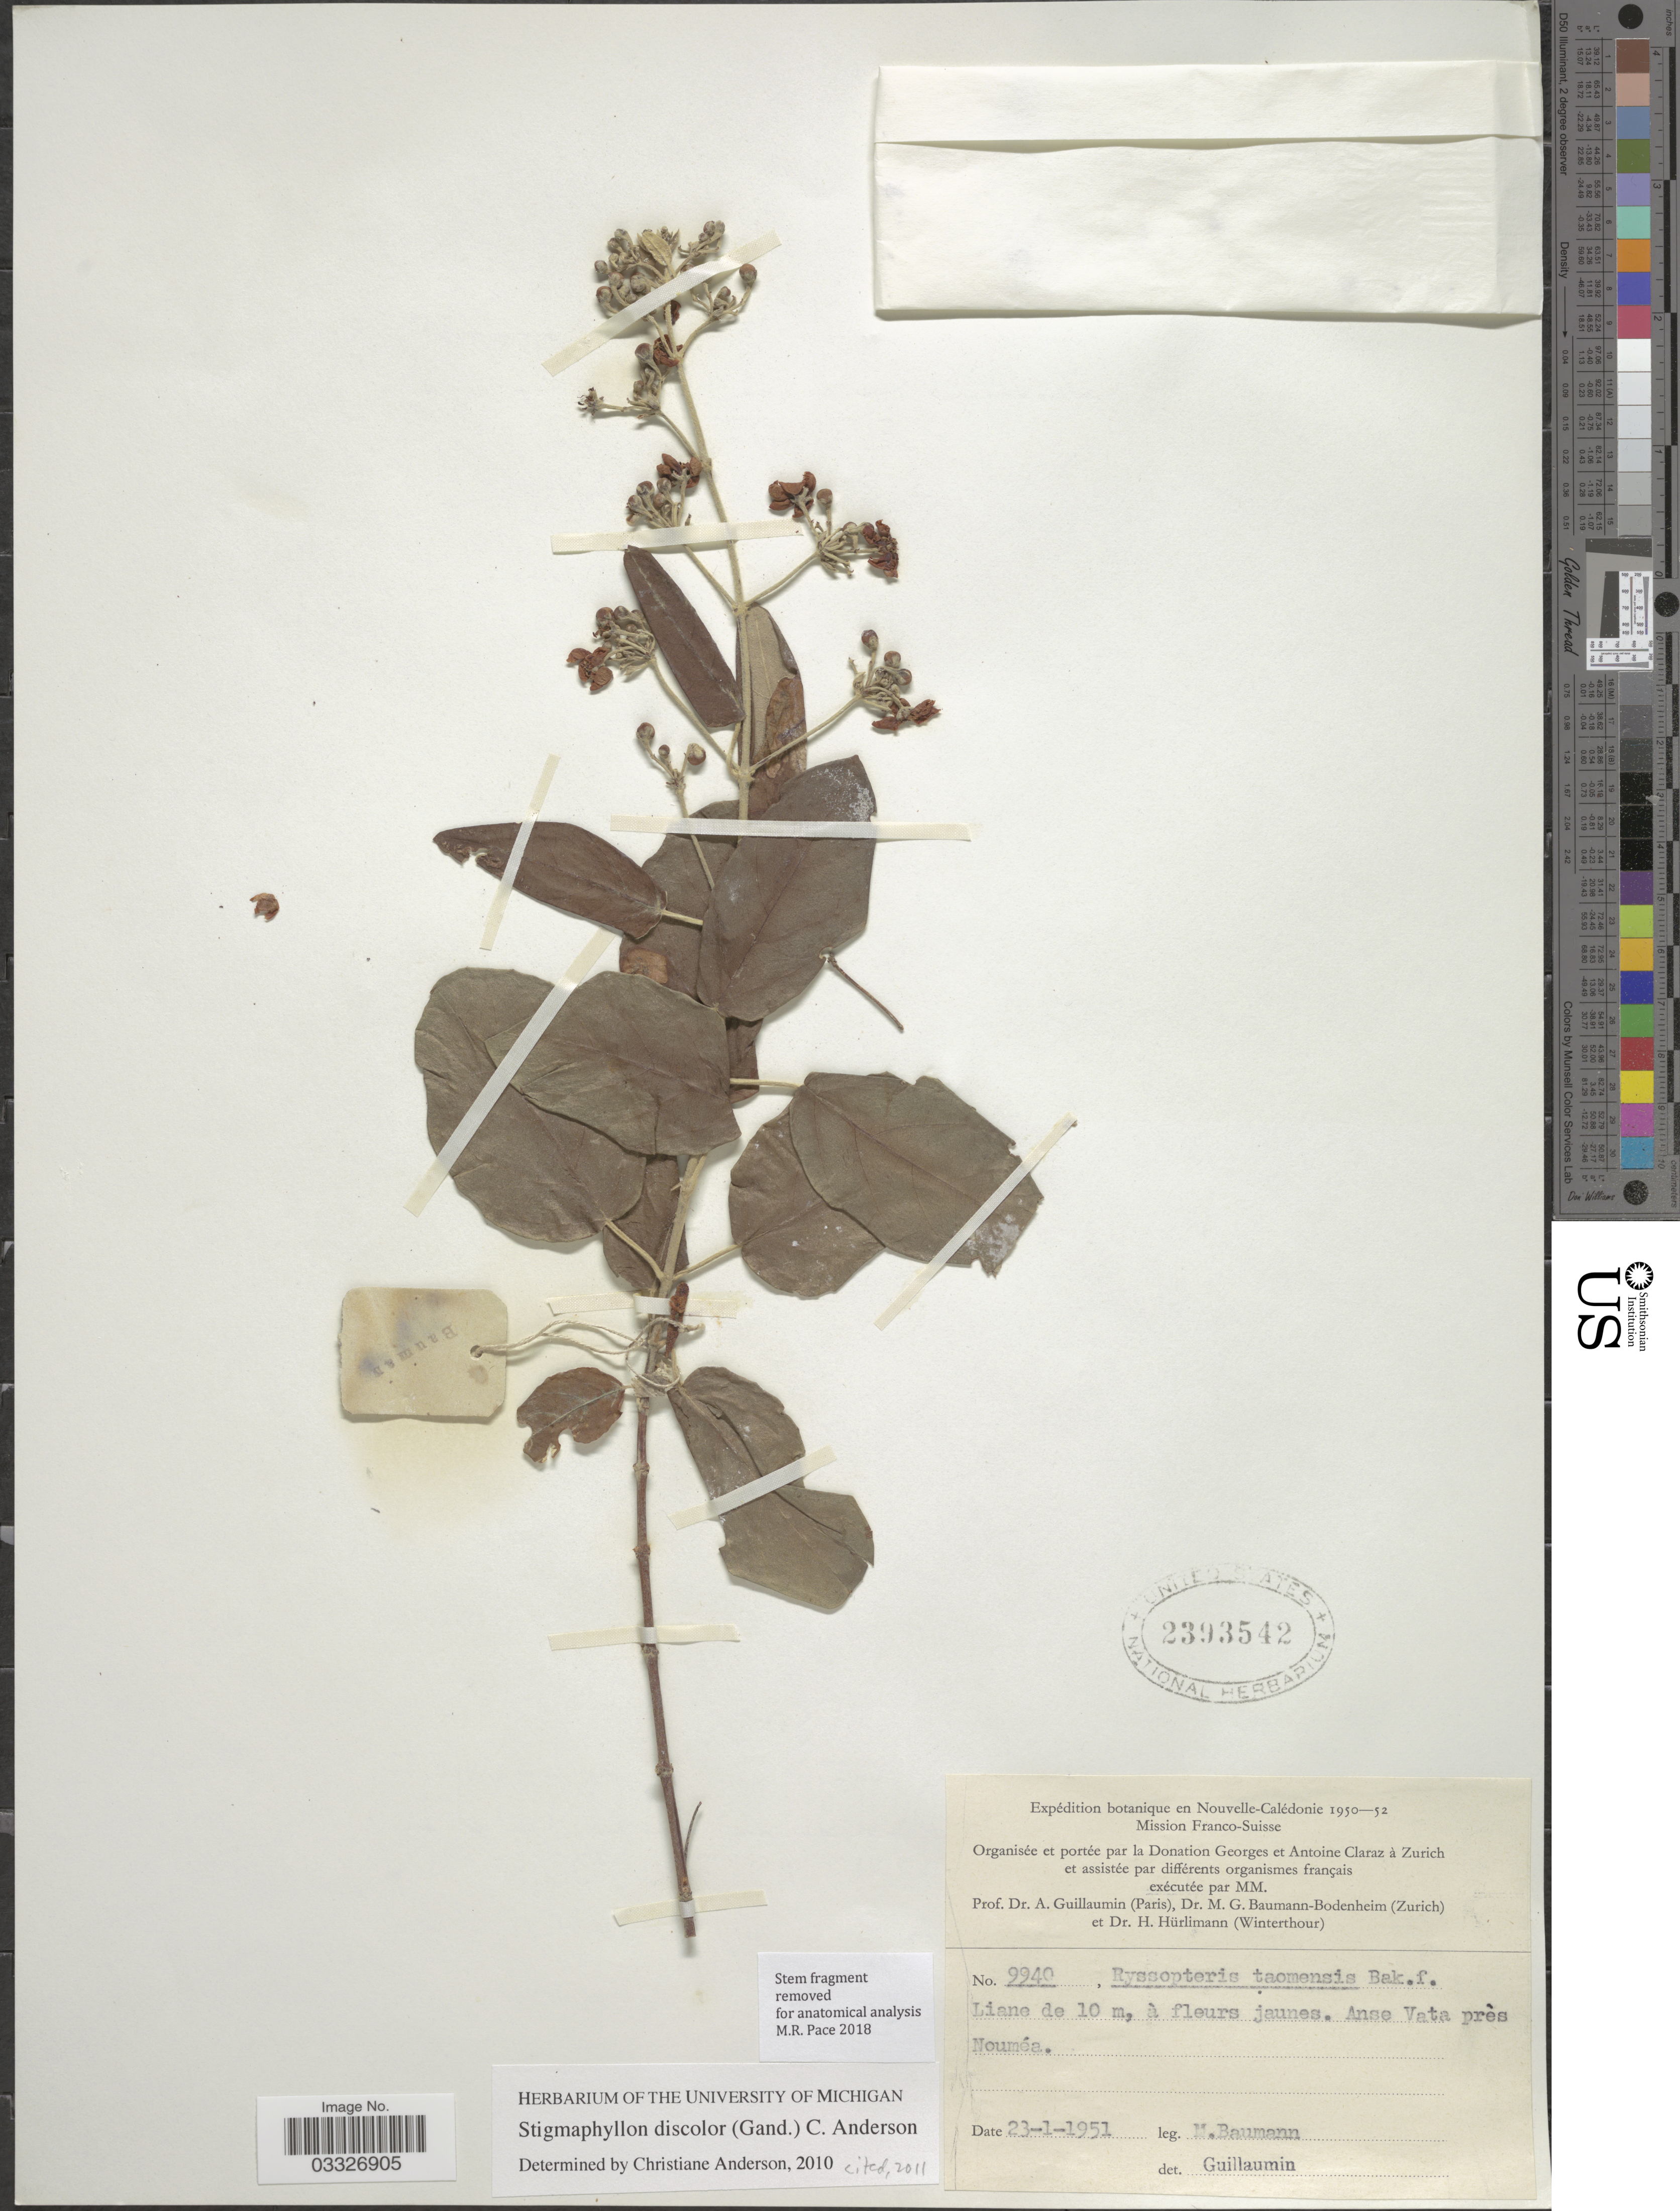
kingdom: Plantae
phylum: Tracheophyta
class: Magnoliopsida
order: Malpighiales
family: Malpighiaceae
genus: Stigmaphyllon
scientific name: Stigmaphyllon discolor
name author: (Gand.) C.E. Anderson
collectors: M. Baumann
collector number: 9940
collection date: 1951-01-23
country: New Caledonia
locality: Nouvelle-Calédonie. Nouméa.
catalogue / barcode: US 2393542